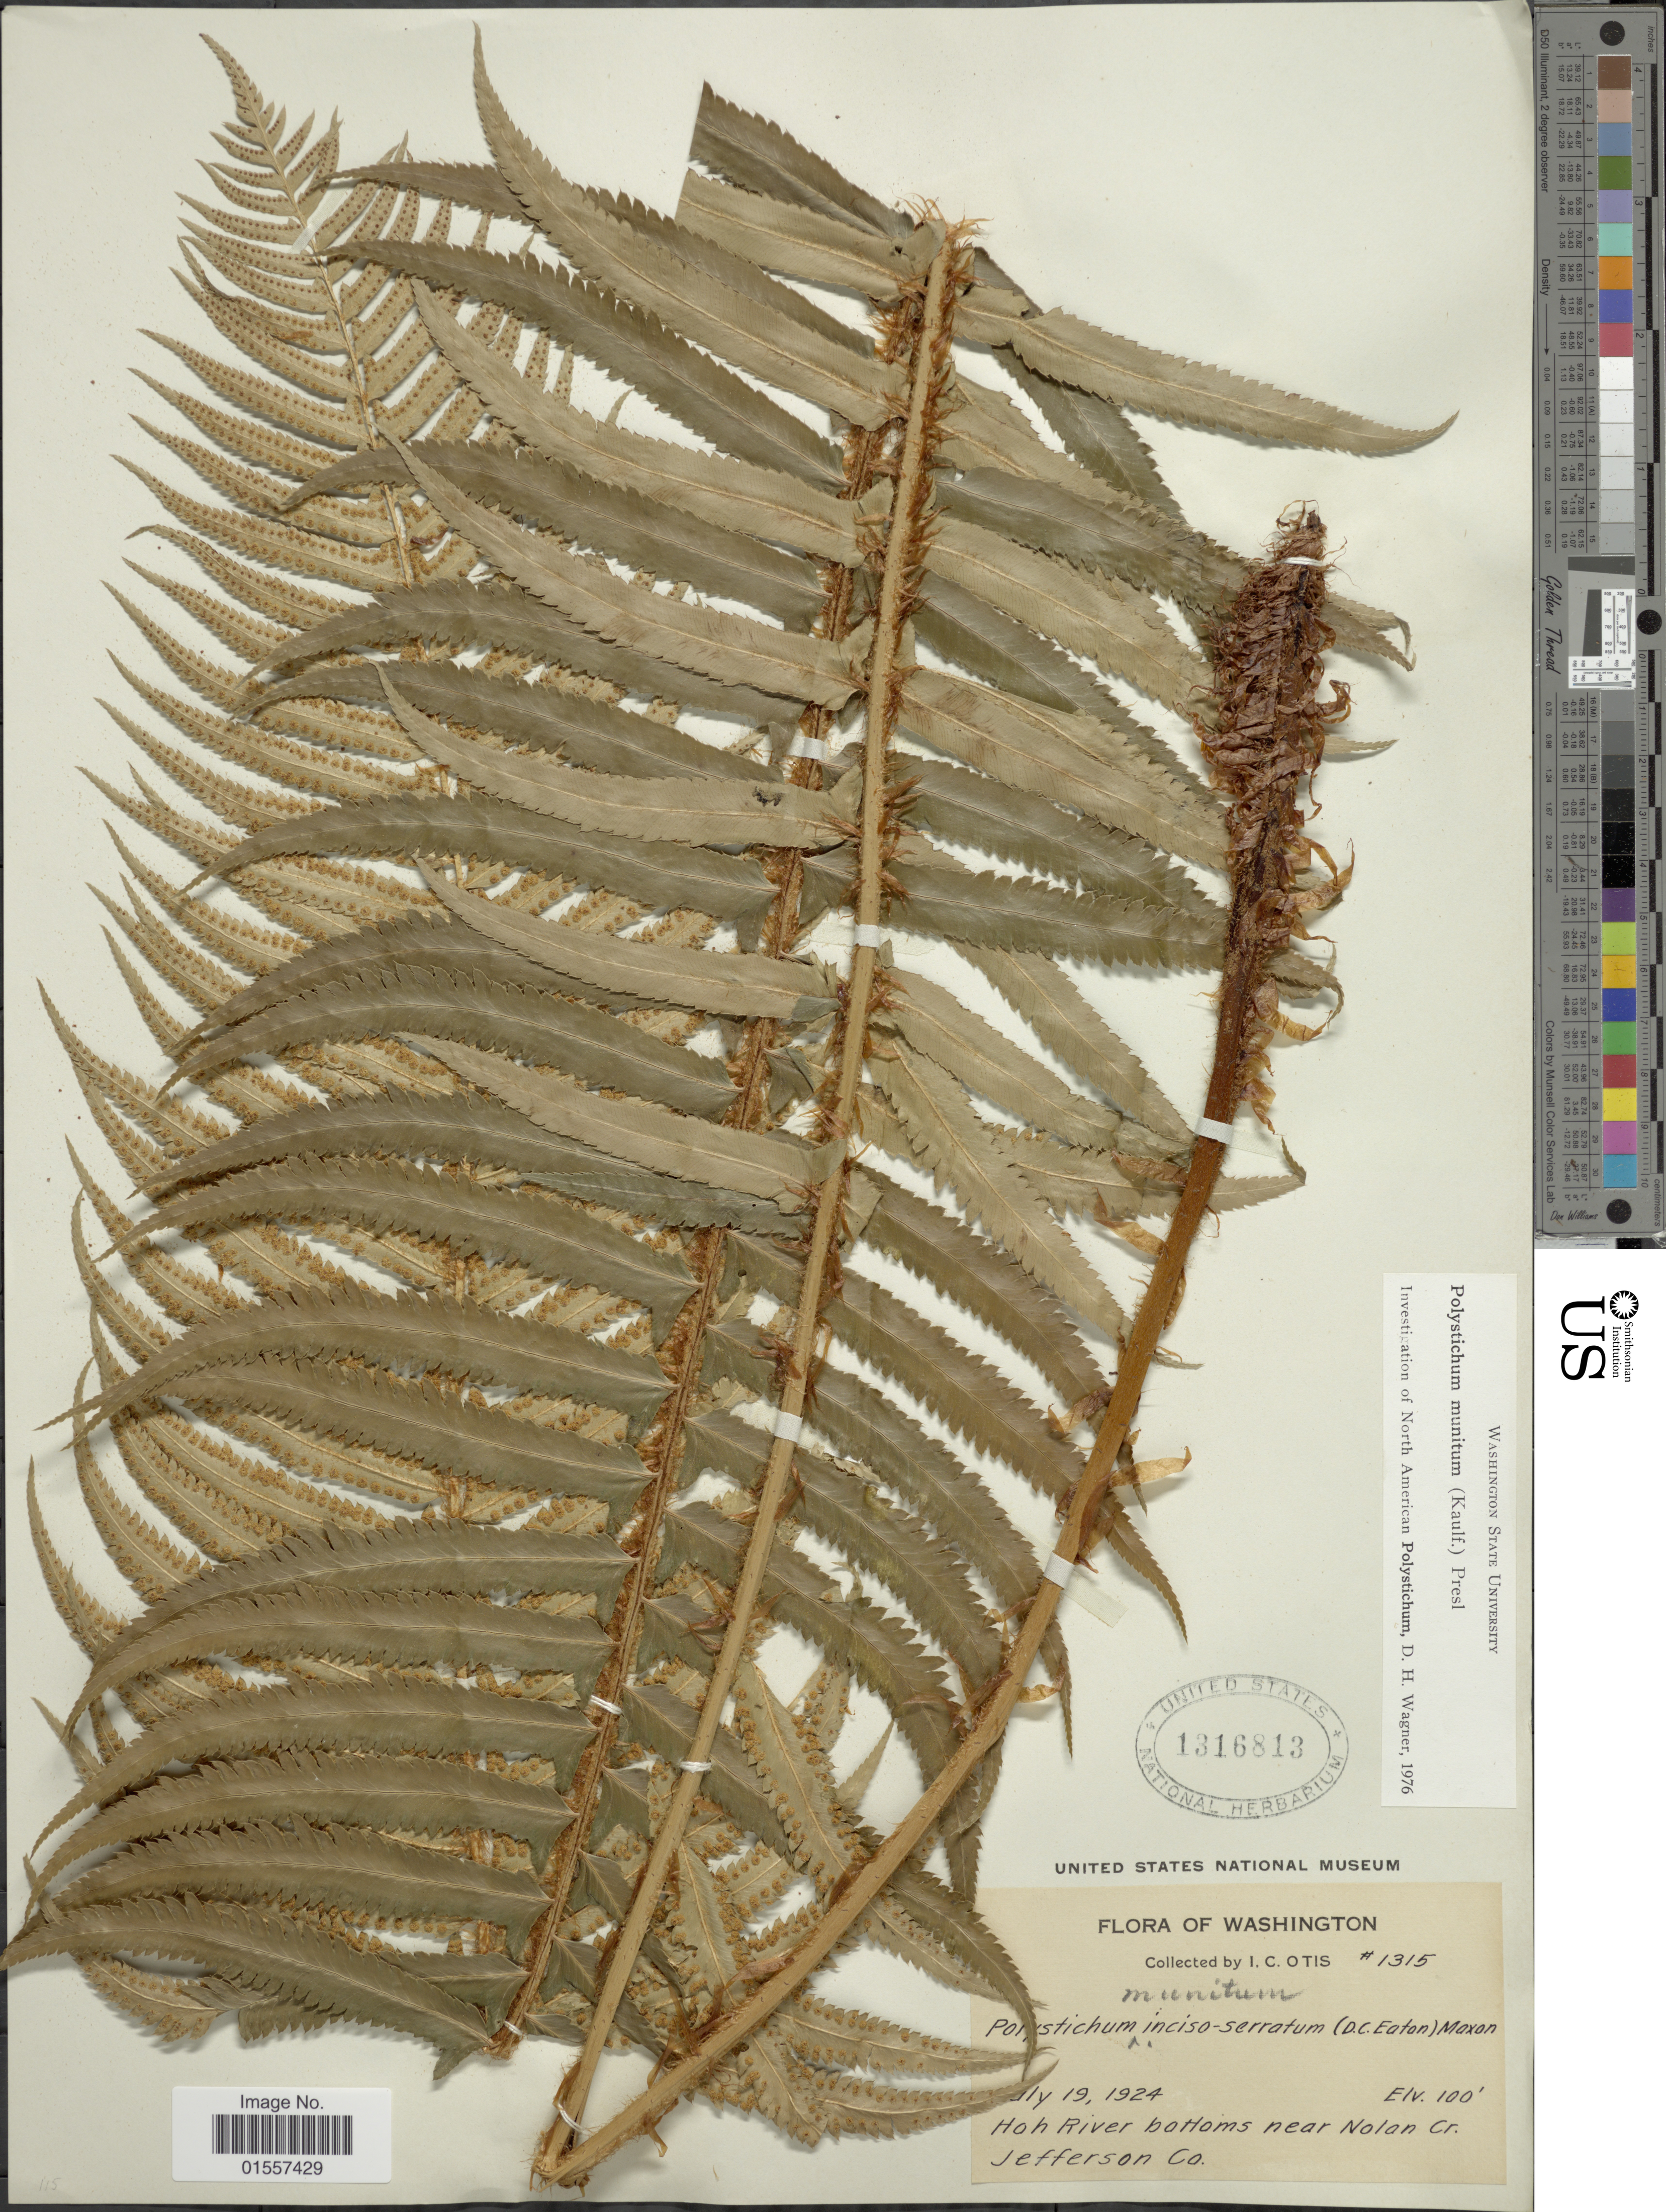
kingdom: Plantae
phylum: Tracheophyta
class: Polypodiopsida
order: Polypodiales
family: Dryopteridaceae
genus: Polystichum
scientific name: Polystichum munitum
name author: (Kaulf.) C. Presl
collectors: I. C. Otis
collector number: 1315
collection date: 1924-07-19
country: United States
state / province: Washington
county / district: Jefferson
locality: Washington, Hoh River bottoms near Nolan Cr., Jefferson Co.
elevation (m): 30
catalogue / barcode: US 1316813